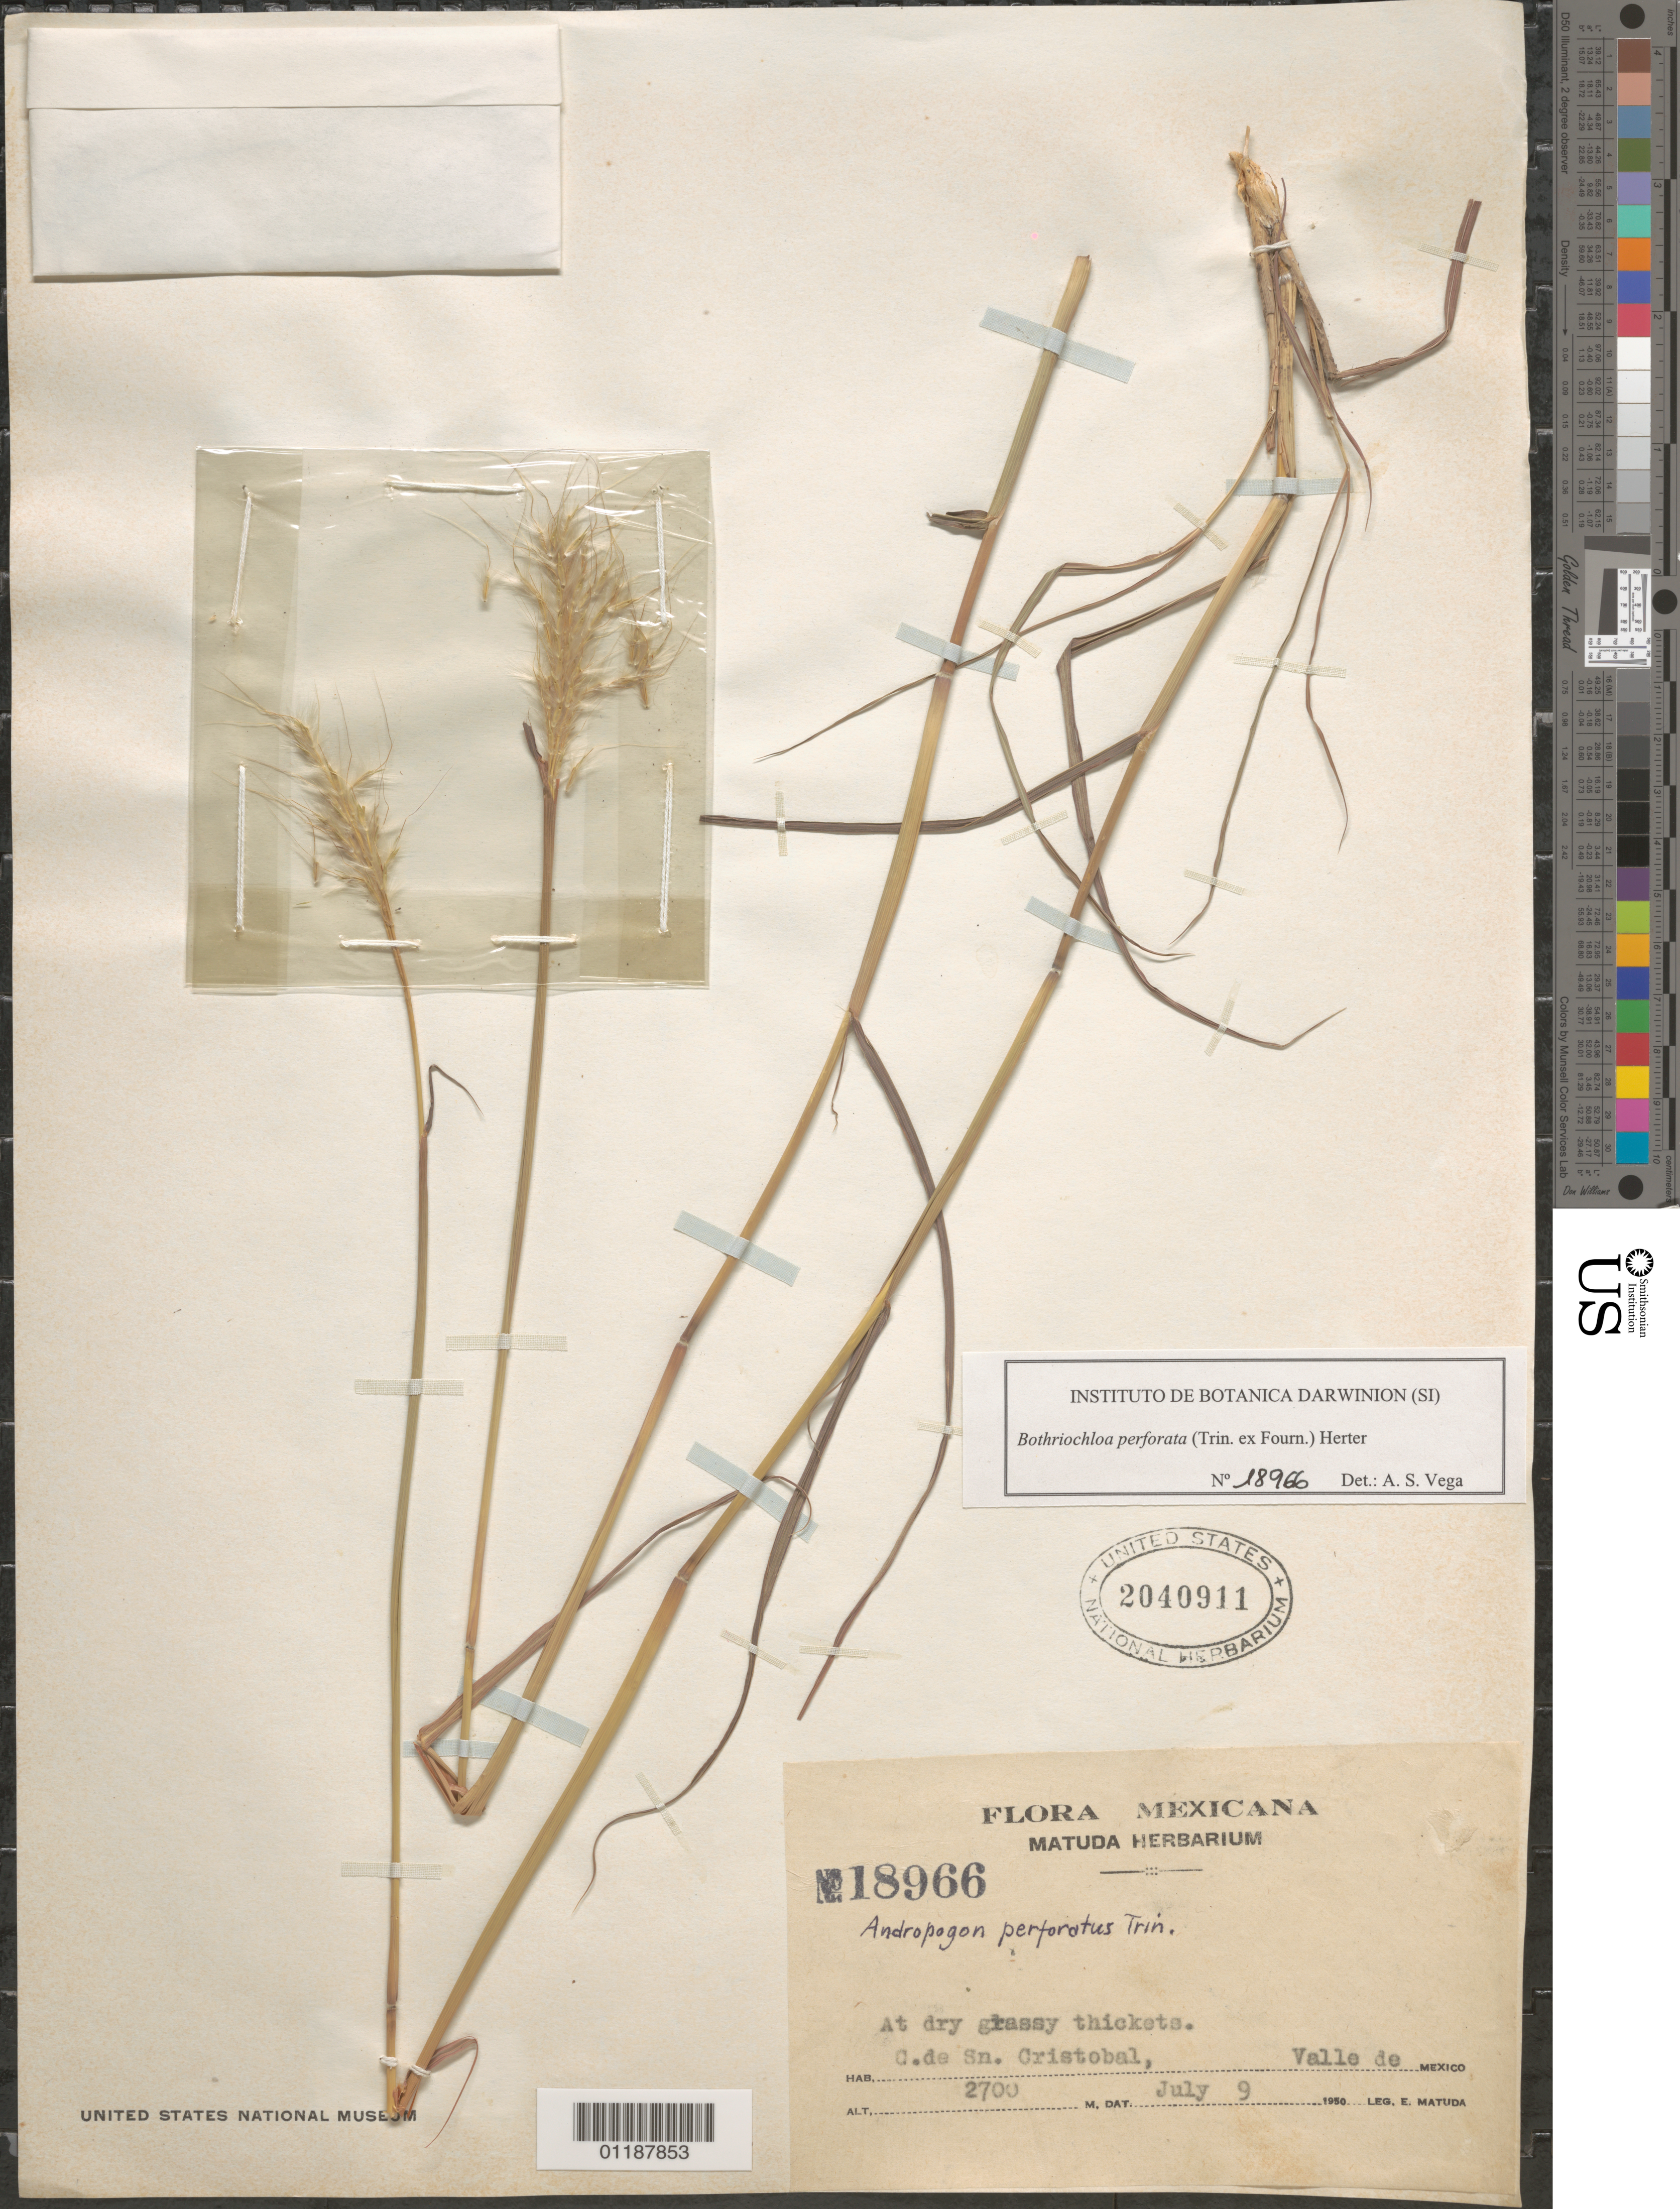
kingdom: Plantae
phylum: Tracheophyta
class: Liliopsida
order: Poales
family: Poaceae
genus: Bothriochloa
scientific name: Bothriochloa perforata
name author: (Trin. ex E. Fourn.) Herter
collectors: E. Matuda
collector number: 18966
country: Mexico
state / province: Chiapas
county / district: San Cristóbal de Las Casas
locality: Valle de Mexico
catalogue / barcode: US 2040911